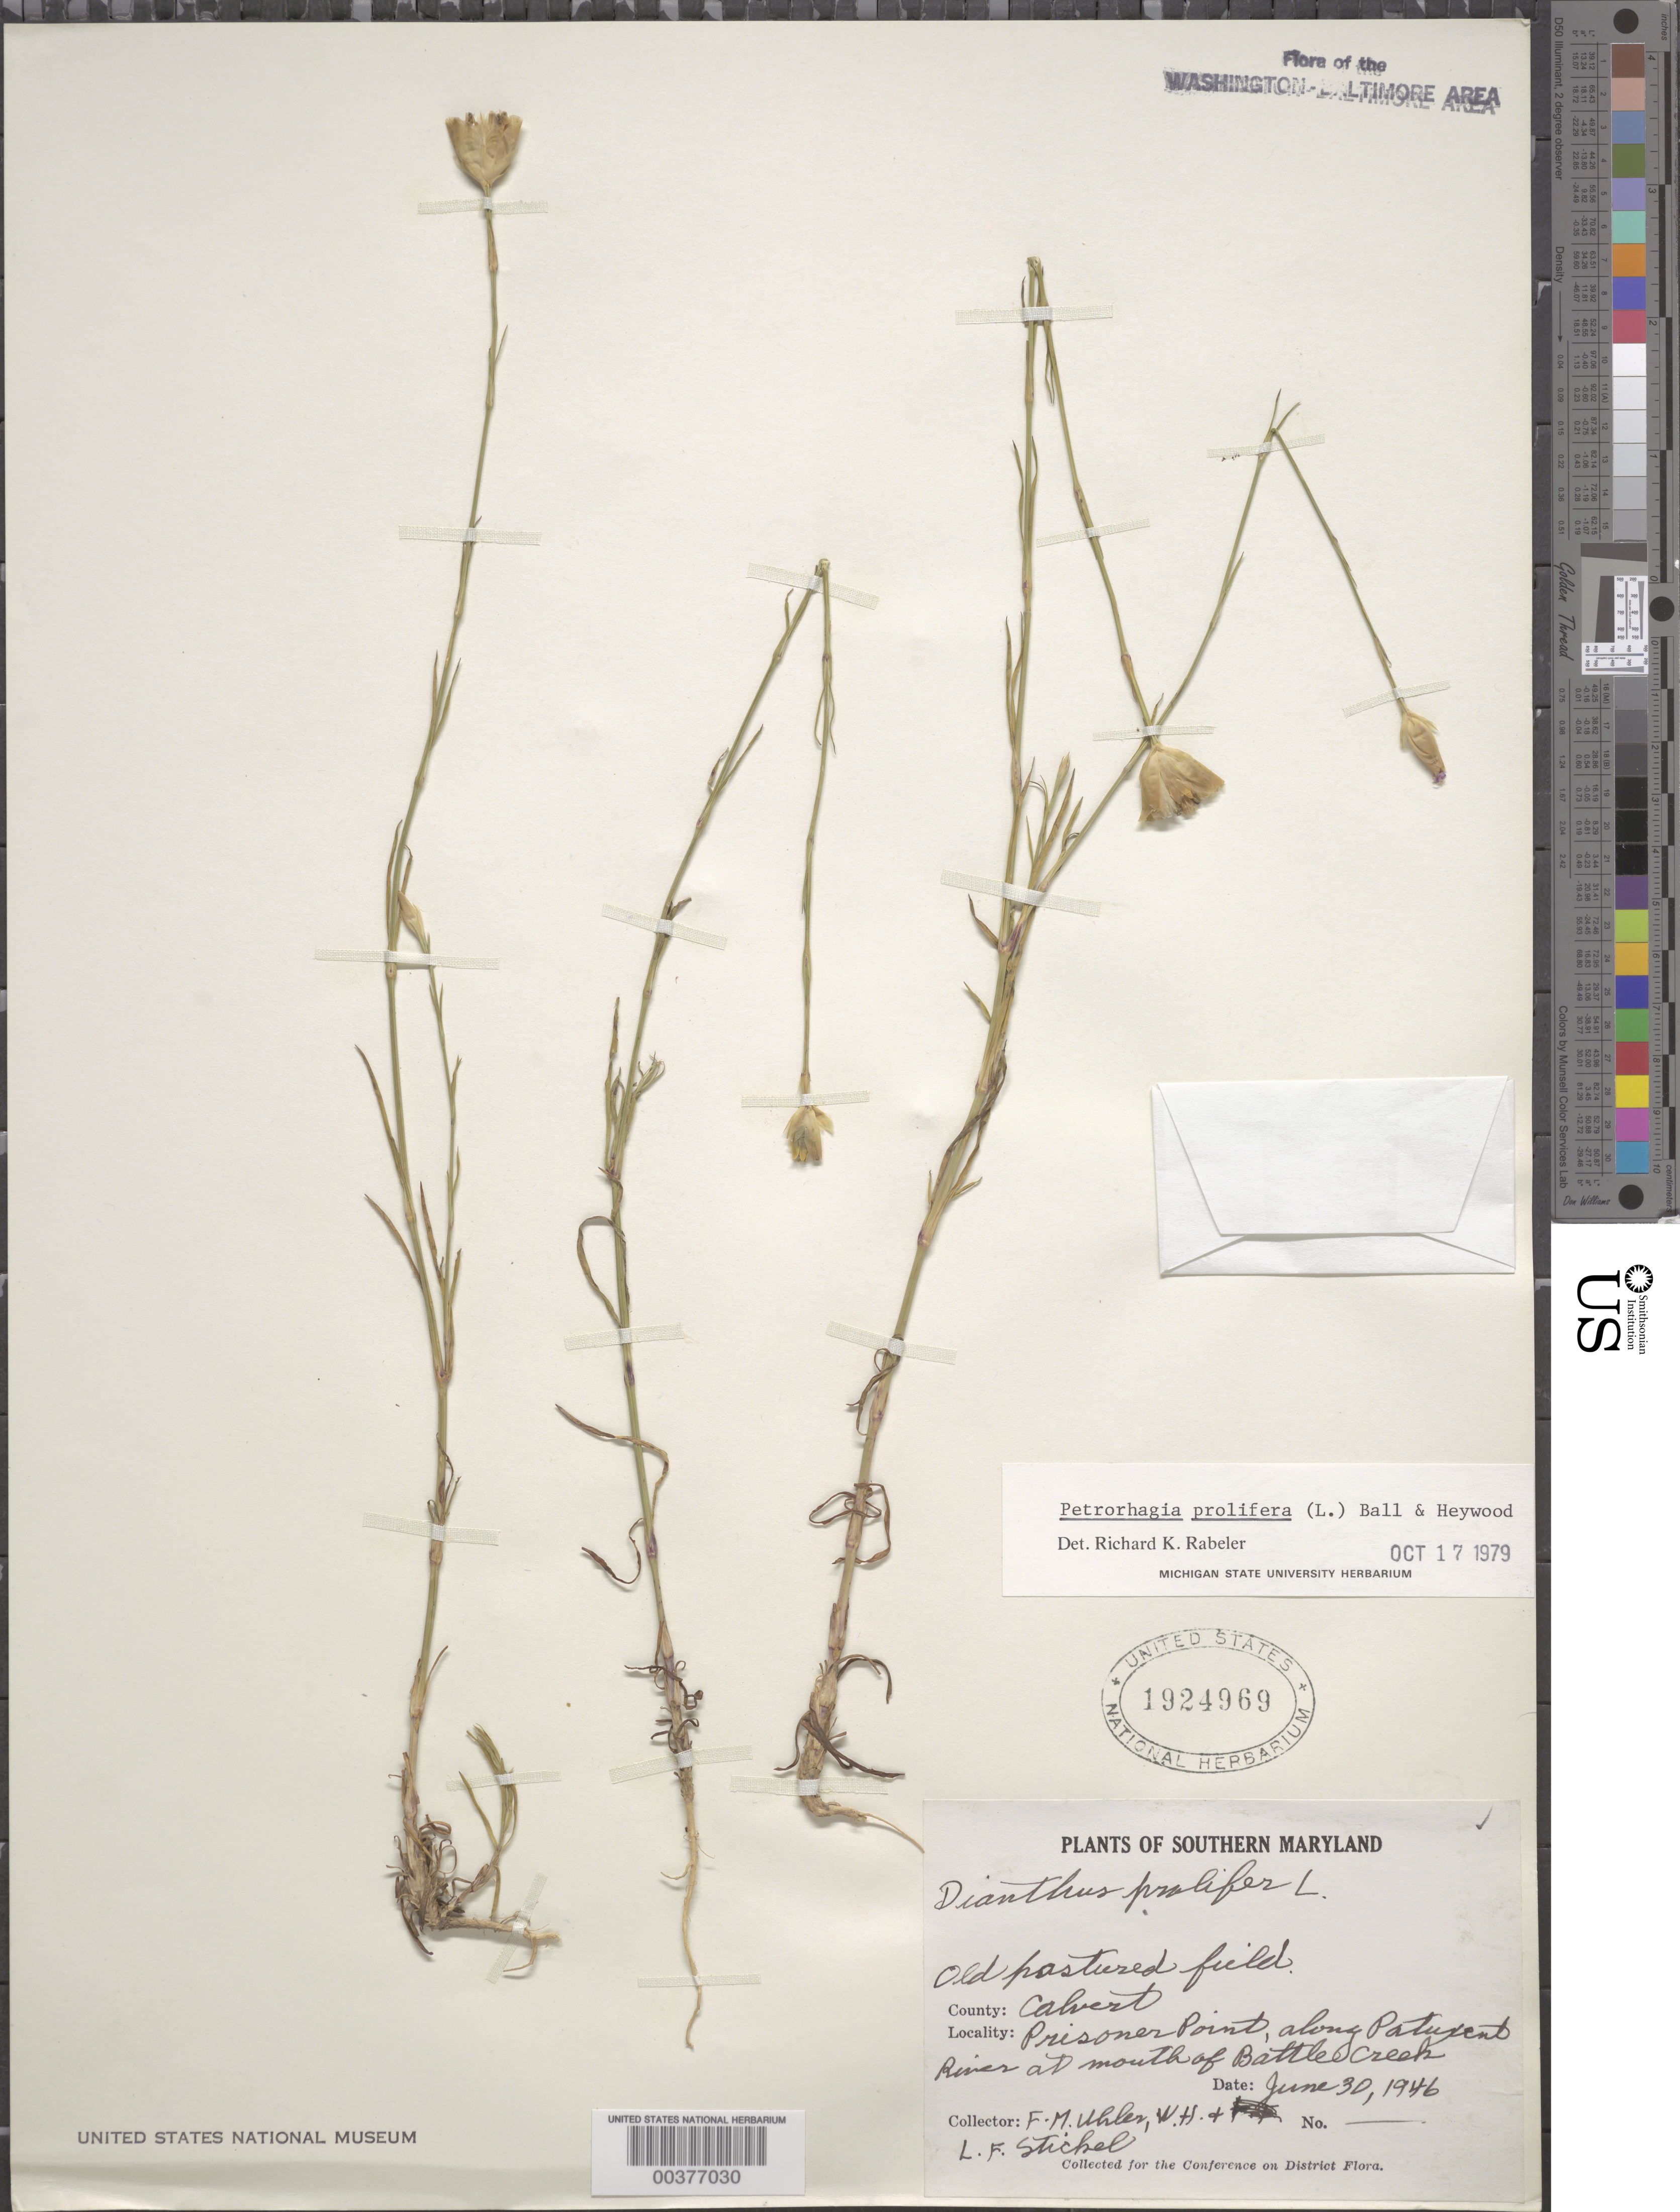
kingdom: Plantae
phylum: Tracheophyta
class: Magnoliopsida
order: Caryophyllales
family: Caryophyllaceae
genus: Petrorhagia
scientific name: Petrorhagia prolifera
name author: (L.) P.W. Ball & Heywood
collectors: F. M. Uhler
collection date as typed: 30 Jun 1946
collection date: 1946-06-30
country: United States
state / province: Maryland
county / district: Calvert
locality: Prisoner Point along Patuxent River, mouth of Battle Creek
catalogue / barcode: US 1924969